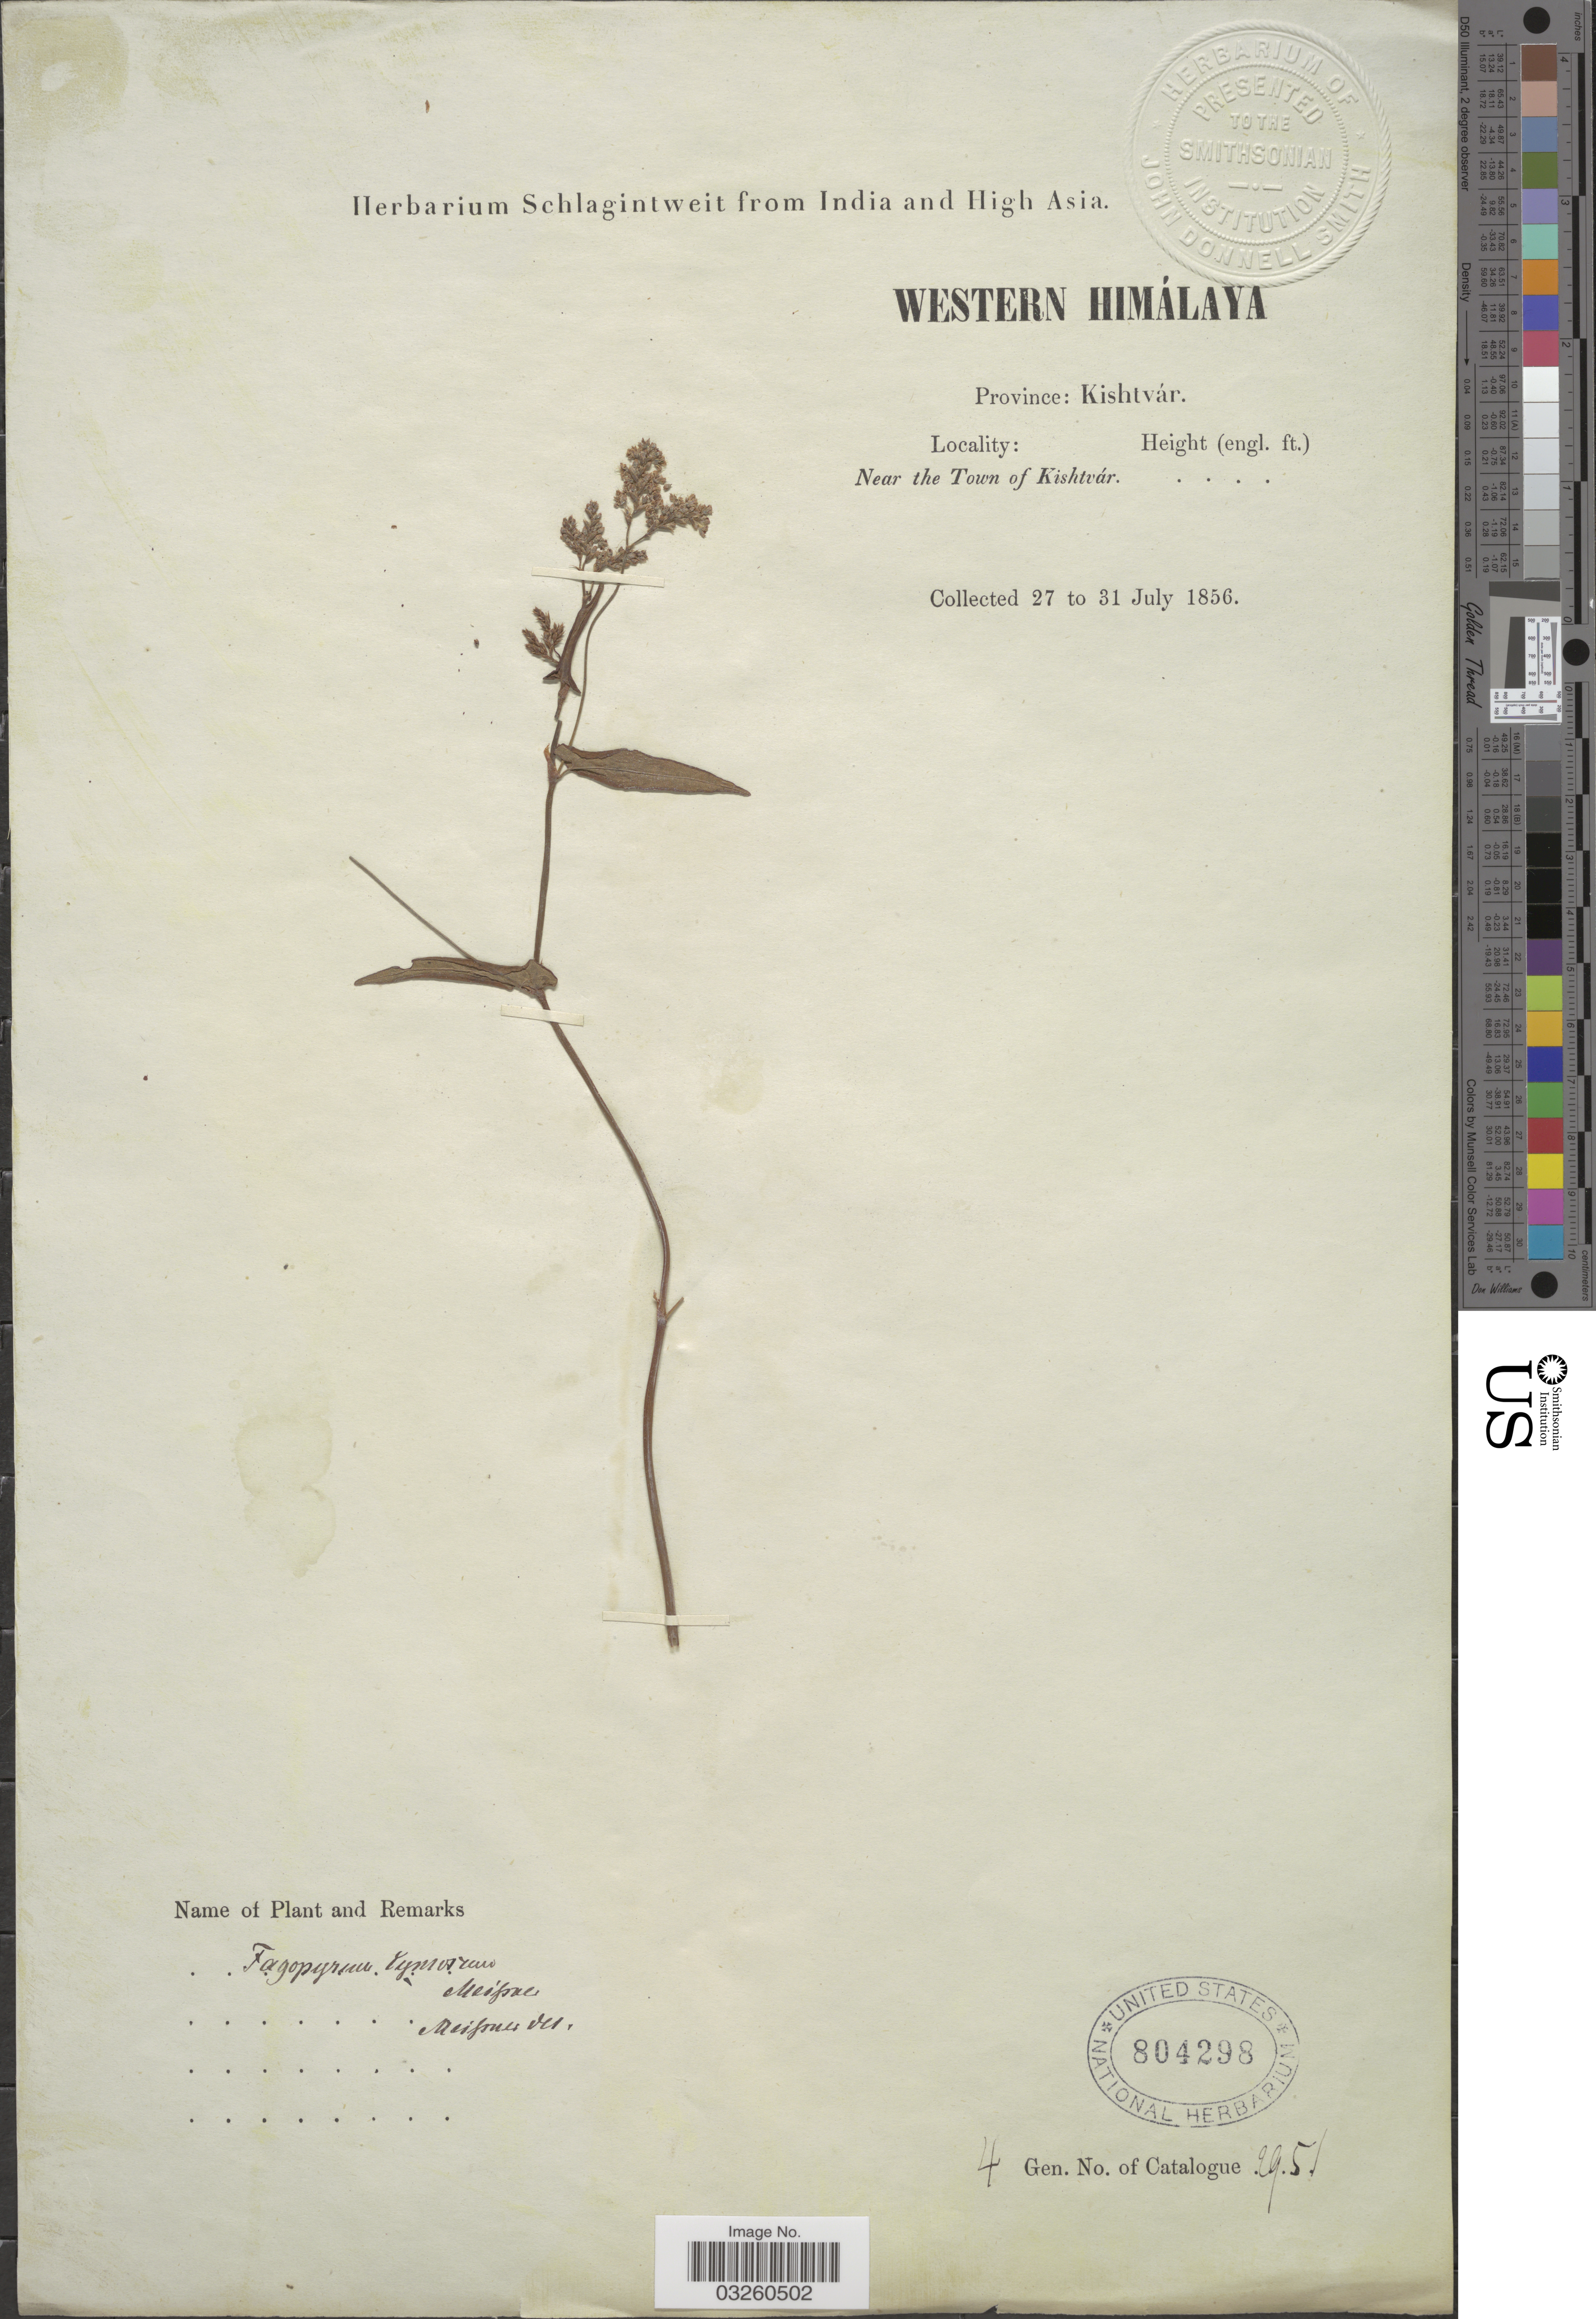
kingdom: Plantae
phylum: Tracheophyta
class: Magnoliopsida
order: Caryophyllales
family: Polygonaceae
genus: Fagopyrum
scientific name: Fagopyrum cymosum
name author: (Trevir.) Meisn.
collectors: ex herb. Schlagintweit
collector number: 2951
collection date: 1856-07-27/1856-07-31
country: India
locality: Western Himálaya. Province: Kishtvár. Near the Town of Kishtvár.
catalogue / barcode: US 804298